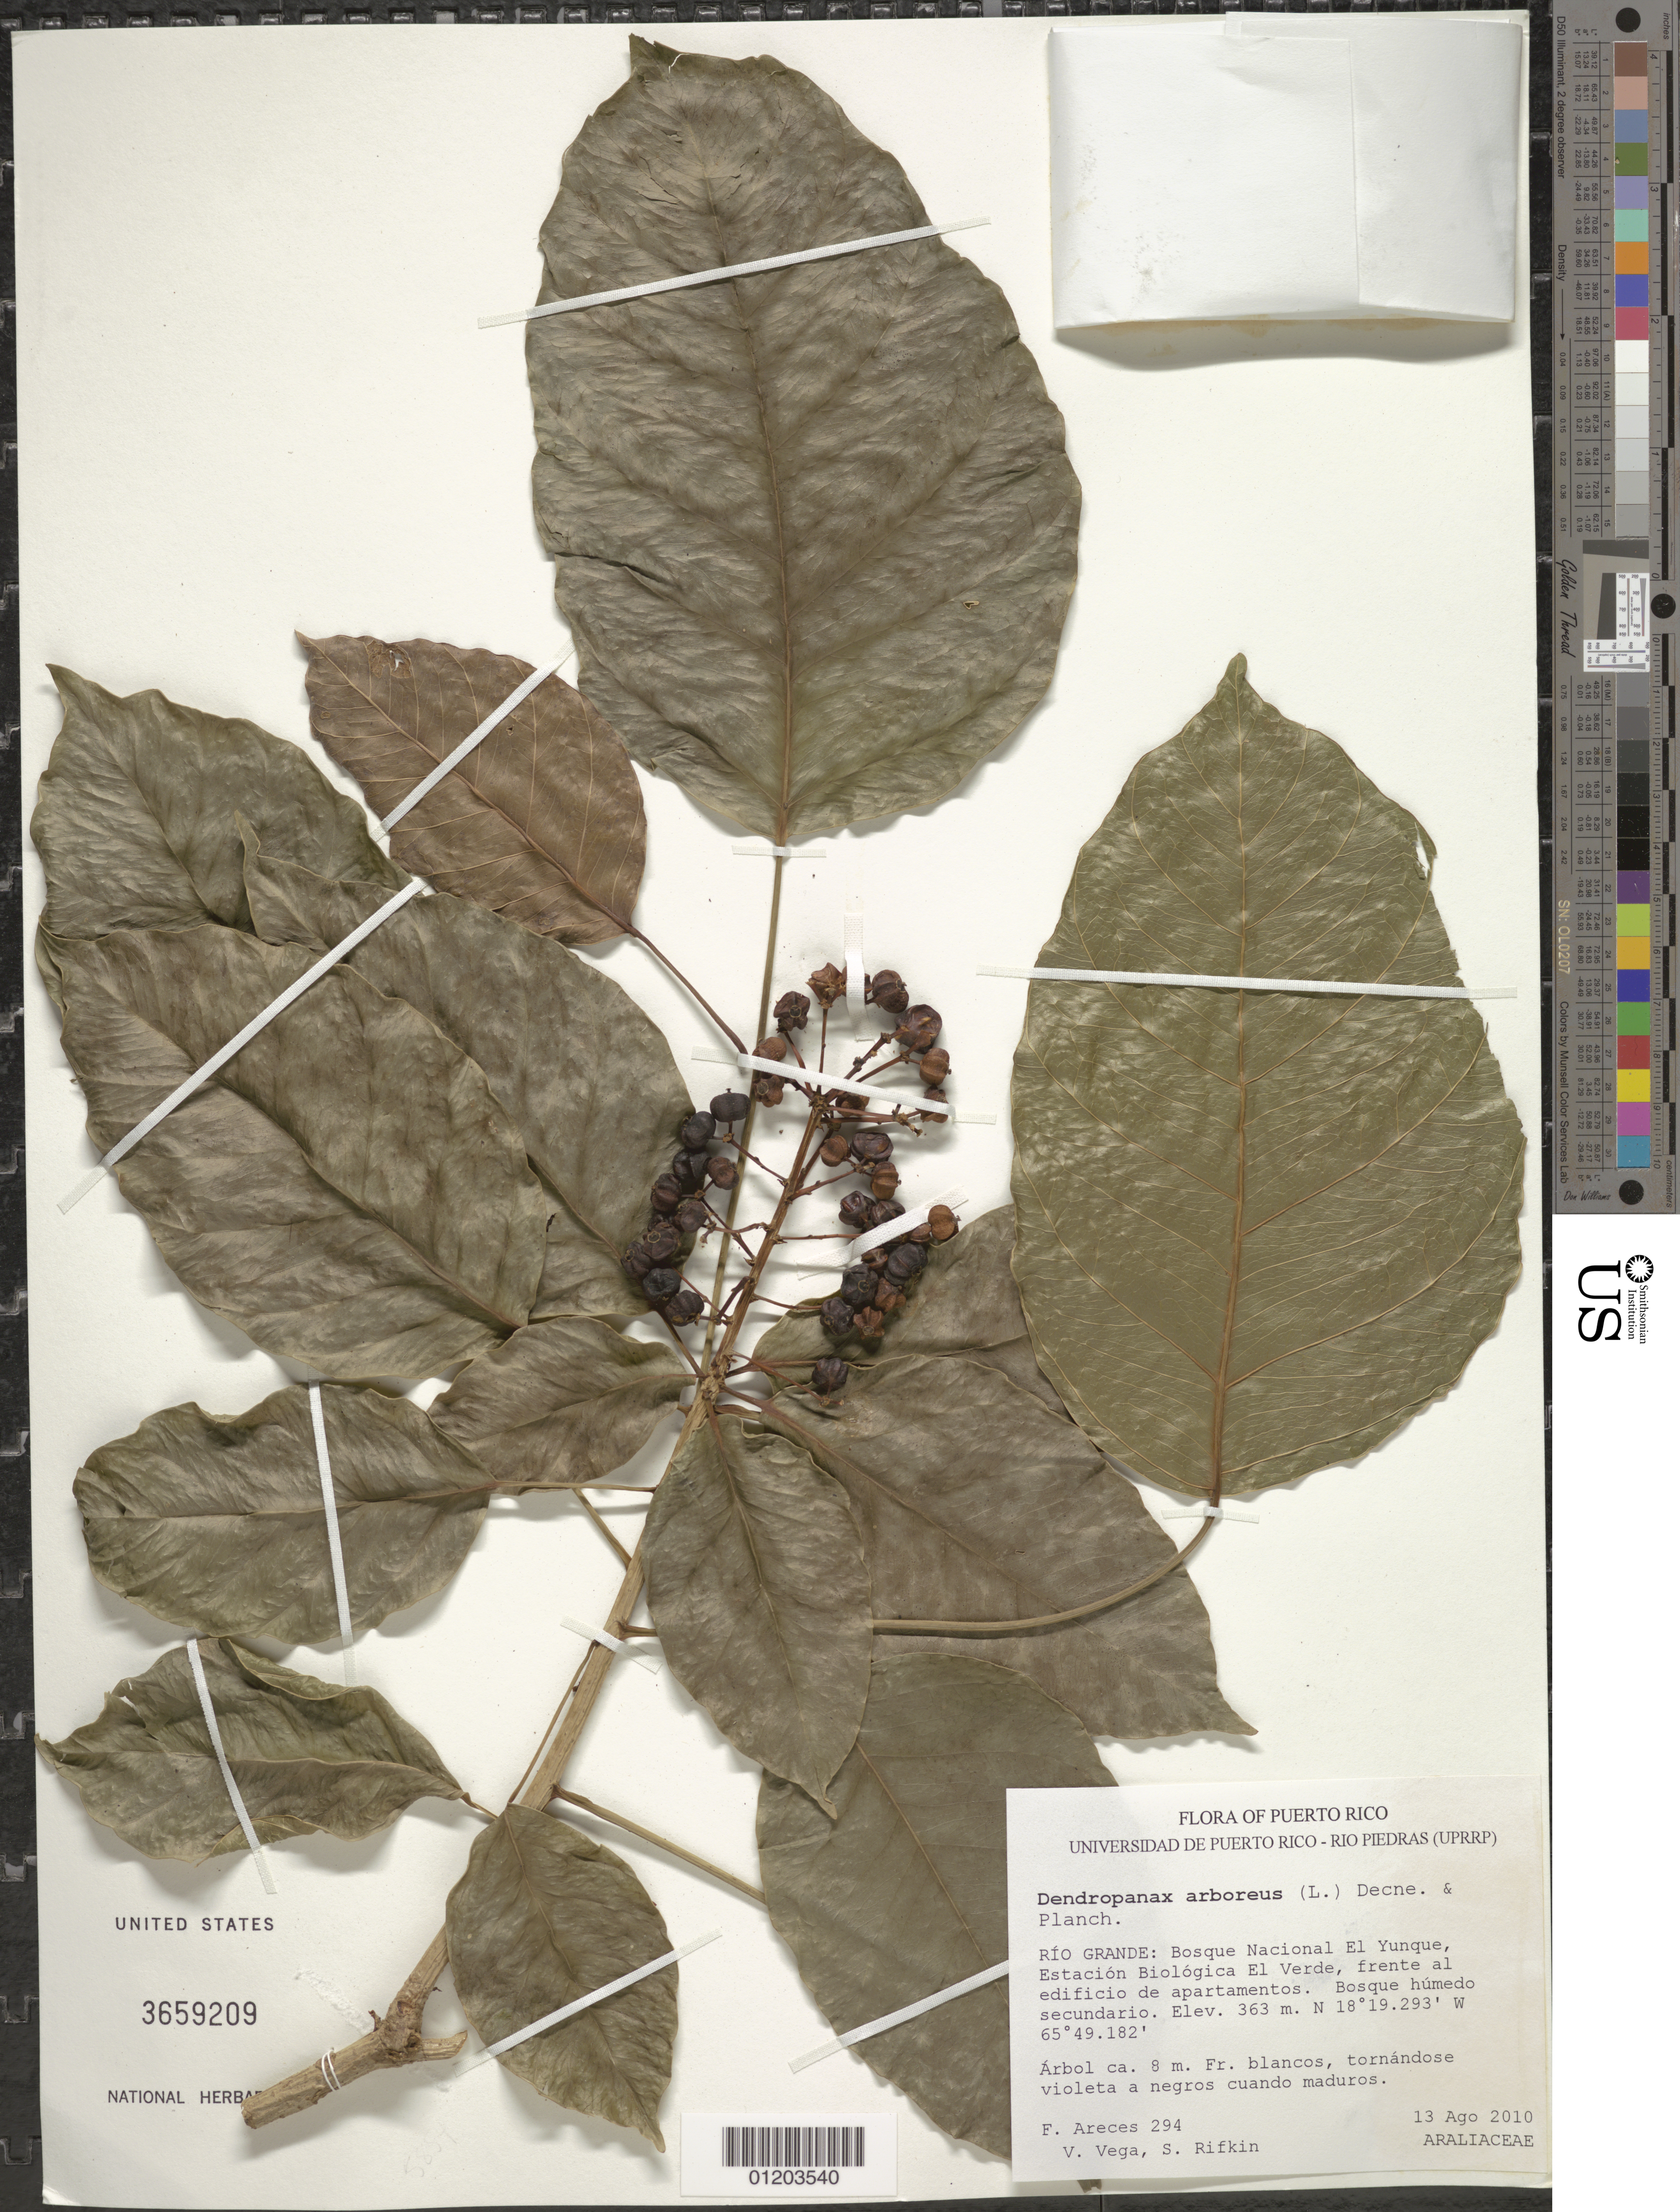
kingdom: Plantae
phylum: Tracheophyta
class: Magnoliopsida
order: Apiales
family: Araliaceae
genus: Dendropanax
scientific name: Dendropanax arboreus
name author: (L.) Decne. & Planch.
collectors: F. Areces Berazaín, V. Vega & S. Rifkin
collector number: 294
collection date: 2010-08-13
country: Puerto Rico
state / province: Río Grande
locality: Bosque Nacional El Yunque, Estación Biológica El Verde, frente al edificio de apartamentos.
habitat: Bosque húmedo secundario.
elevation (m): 363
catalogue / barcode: US 3659209